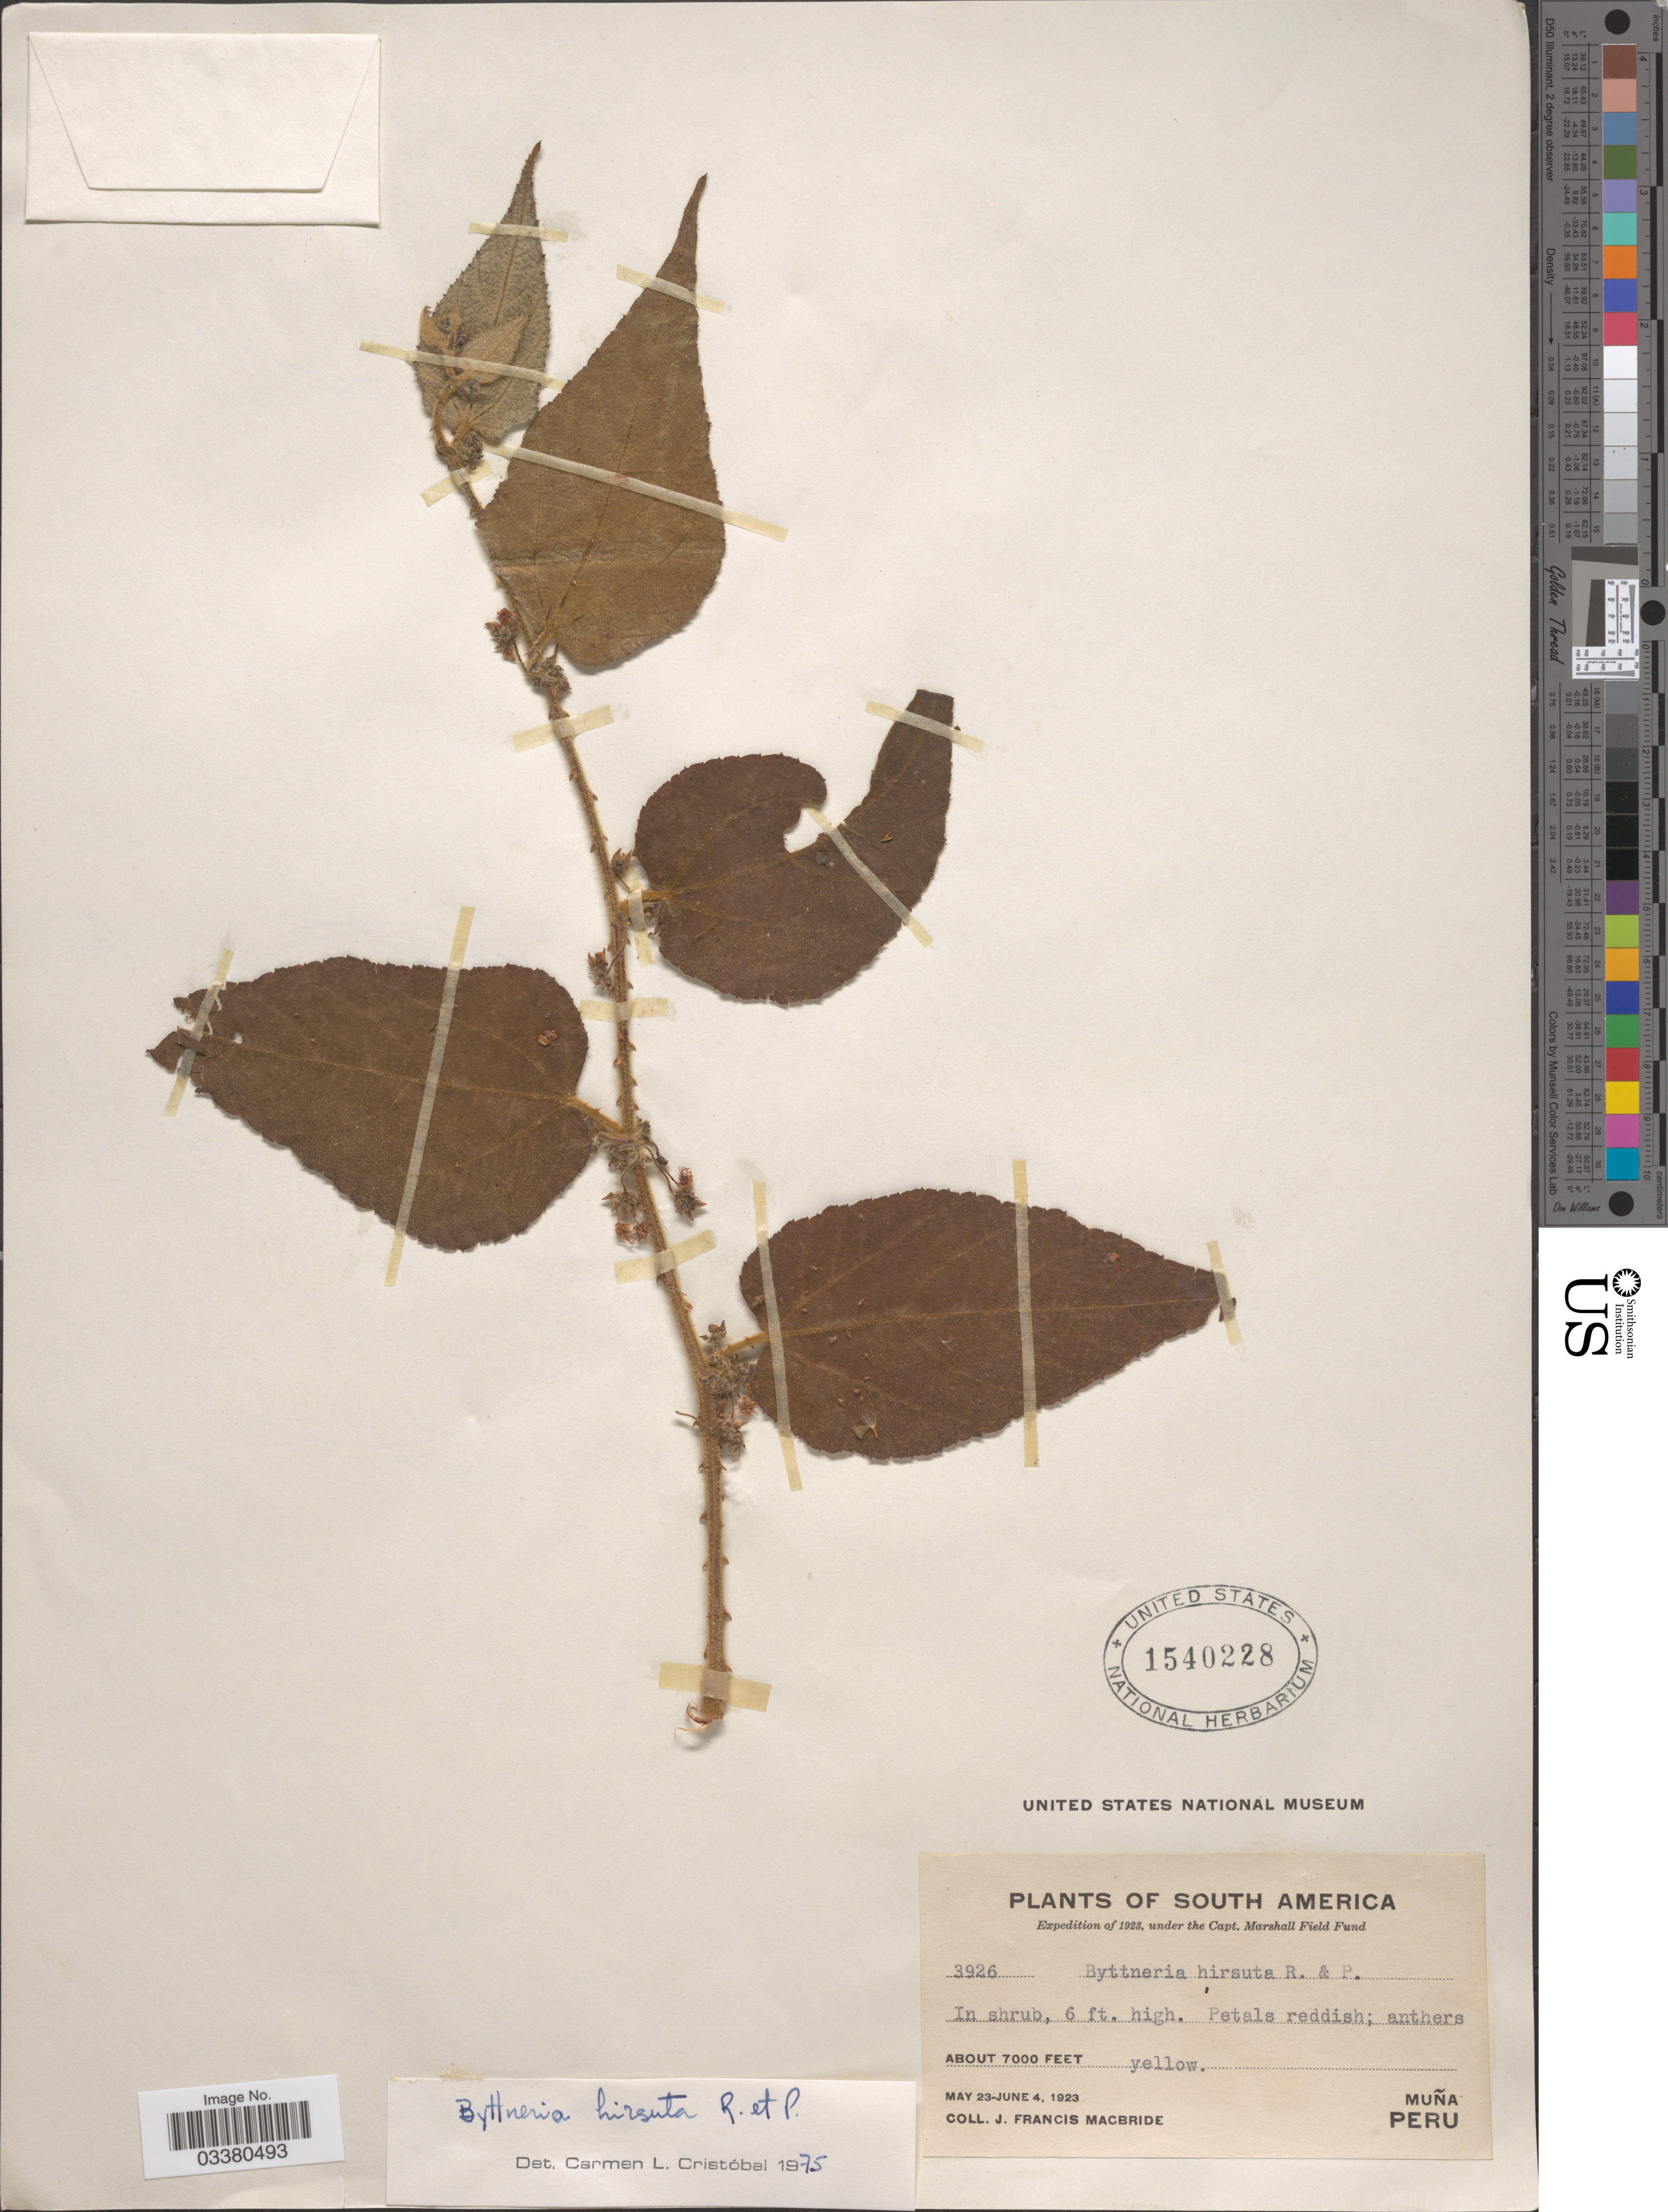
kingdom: Plantae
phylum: Tracheophyta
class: Magnoliopsida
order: Malvales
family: Malvaceae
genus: Byttneria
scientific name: Byttneria hirsuta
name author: Ruiz & Pav.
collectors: J. F. Macbride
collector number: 3926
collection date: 1923-05-23/1923-06-04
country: Peru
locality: Muña.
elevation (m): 2134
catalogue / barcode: US 1540228